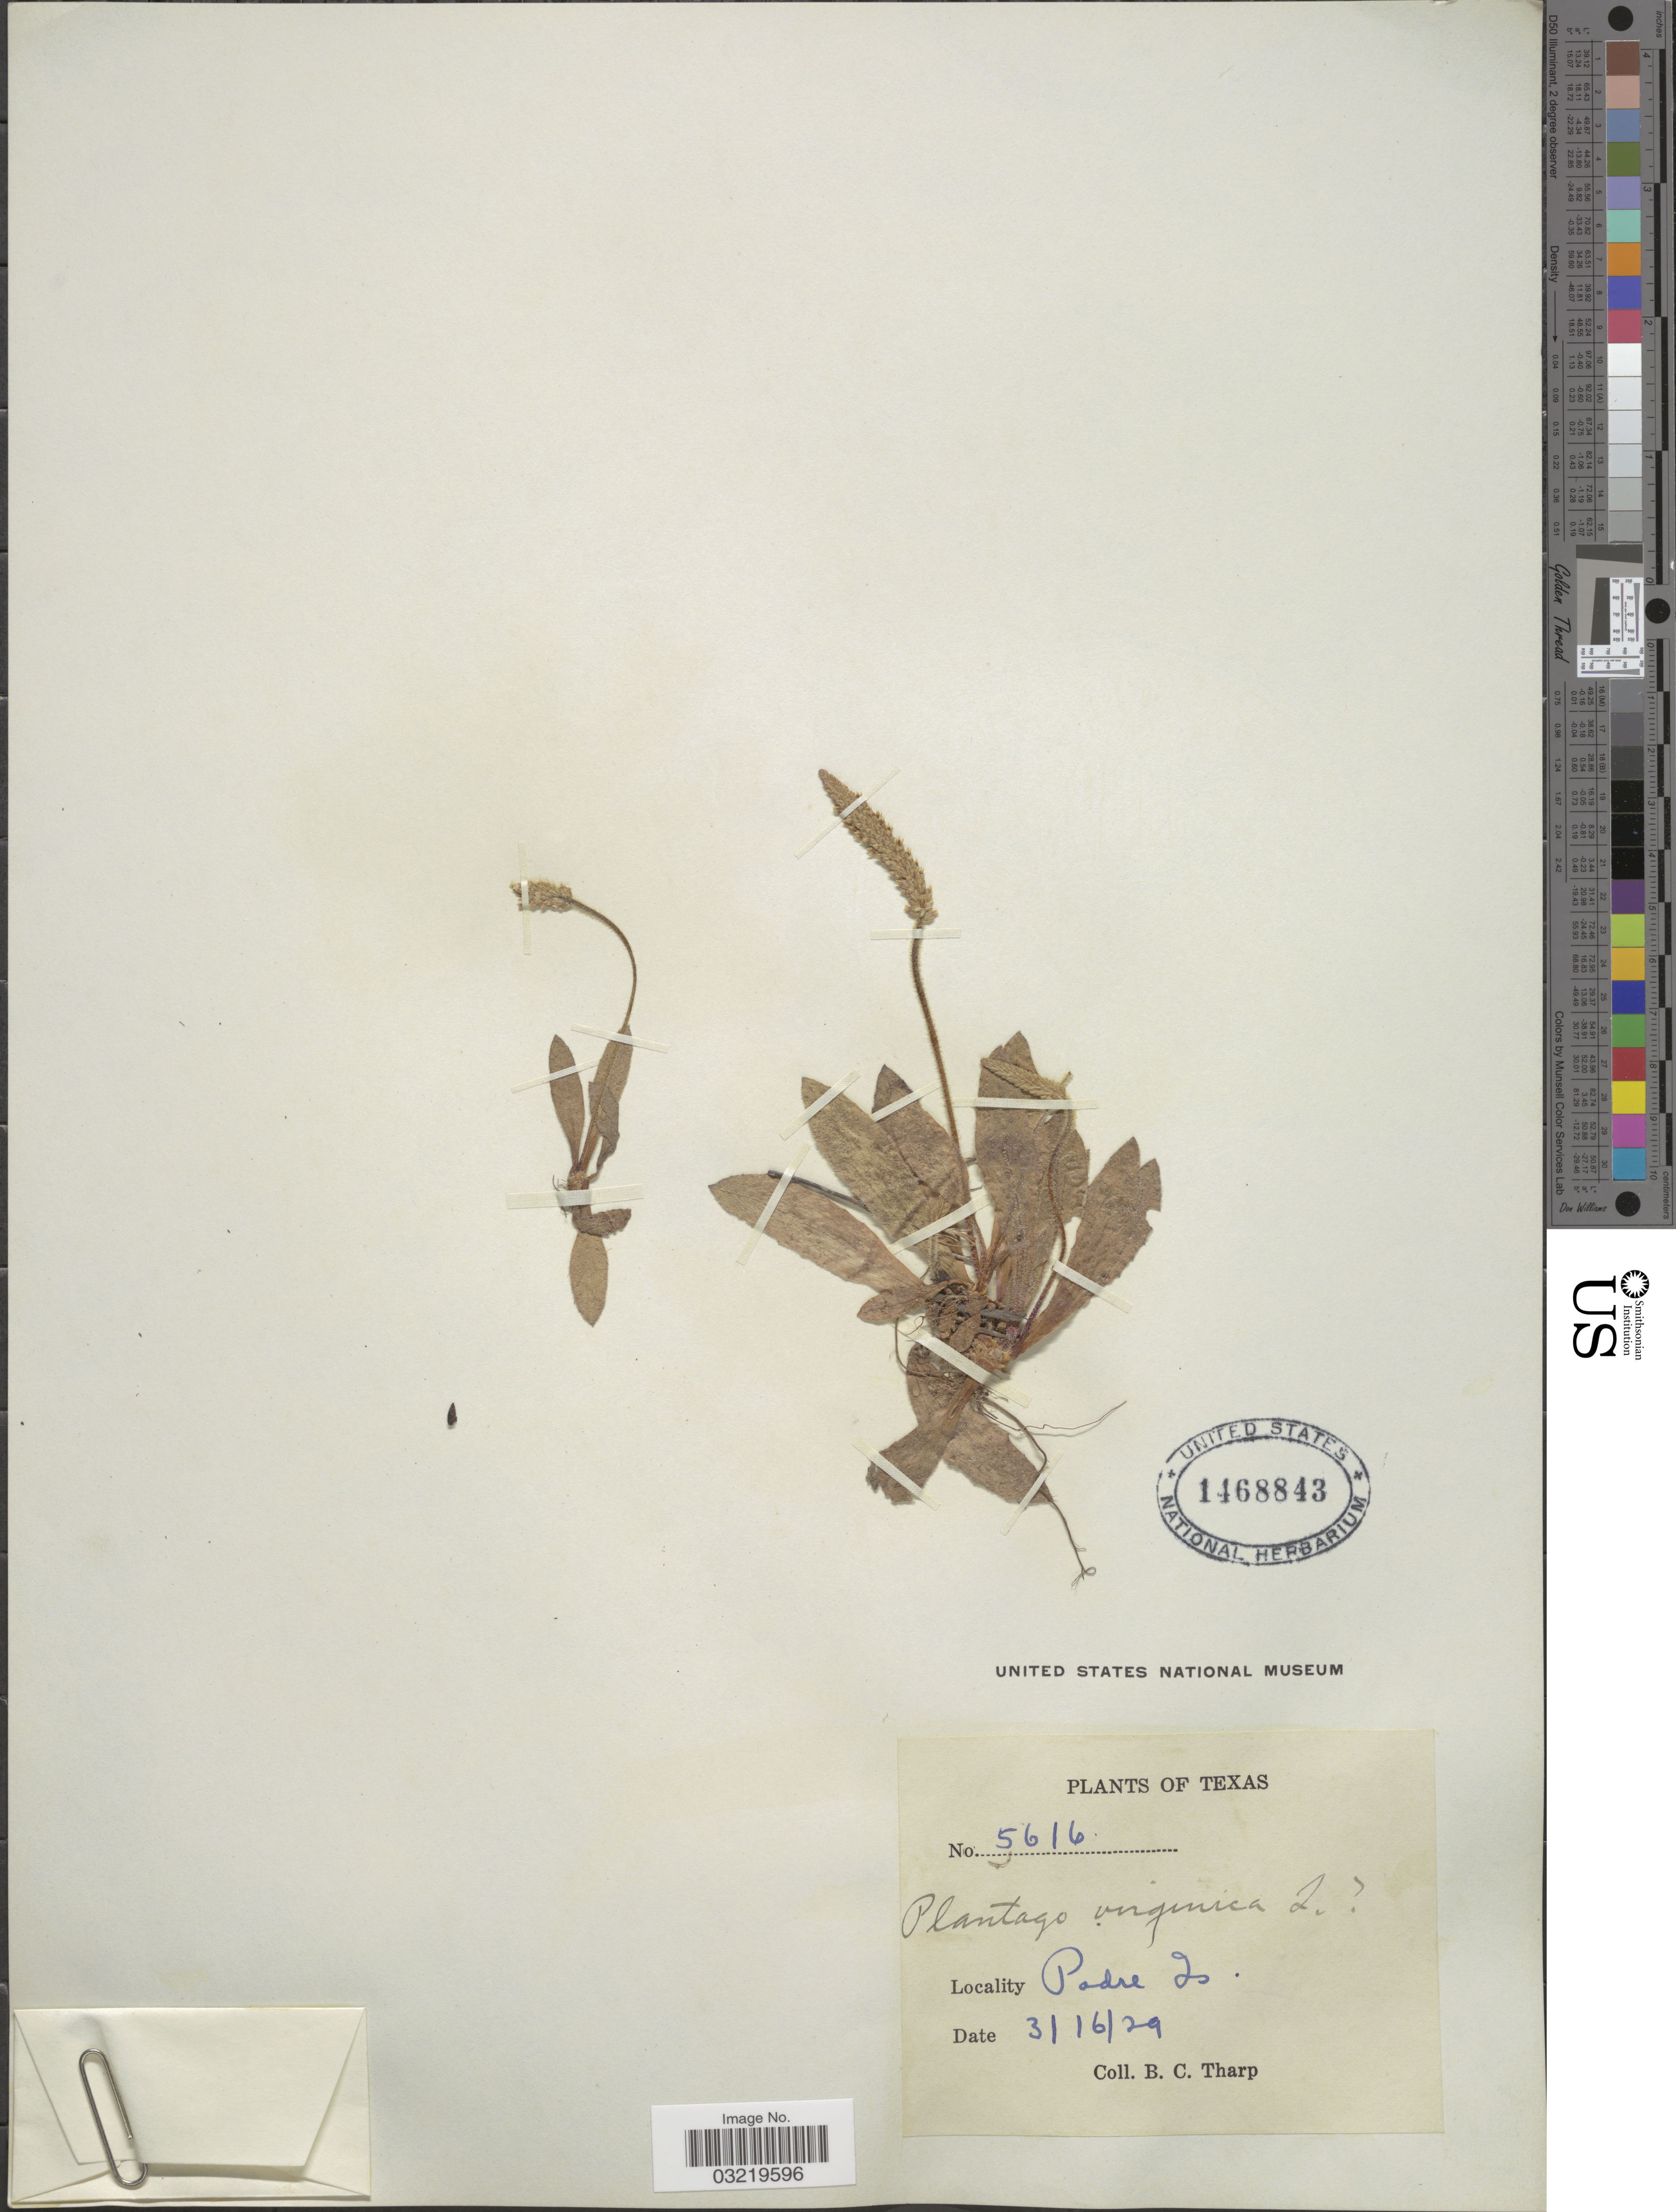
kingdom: Plantae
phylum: Tracheophyta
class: Magnoliopsida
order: Lamiales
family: Plantaginaceae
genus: Plantago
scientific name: Plantago rhodosperma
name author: Decne.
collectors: B. C. Tharp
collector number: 5616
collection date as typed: Transcribed d/m/y: 16/3/29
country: United States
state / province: Texas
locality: Padre Is.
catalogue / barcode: US 1468843